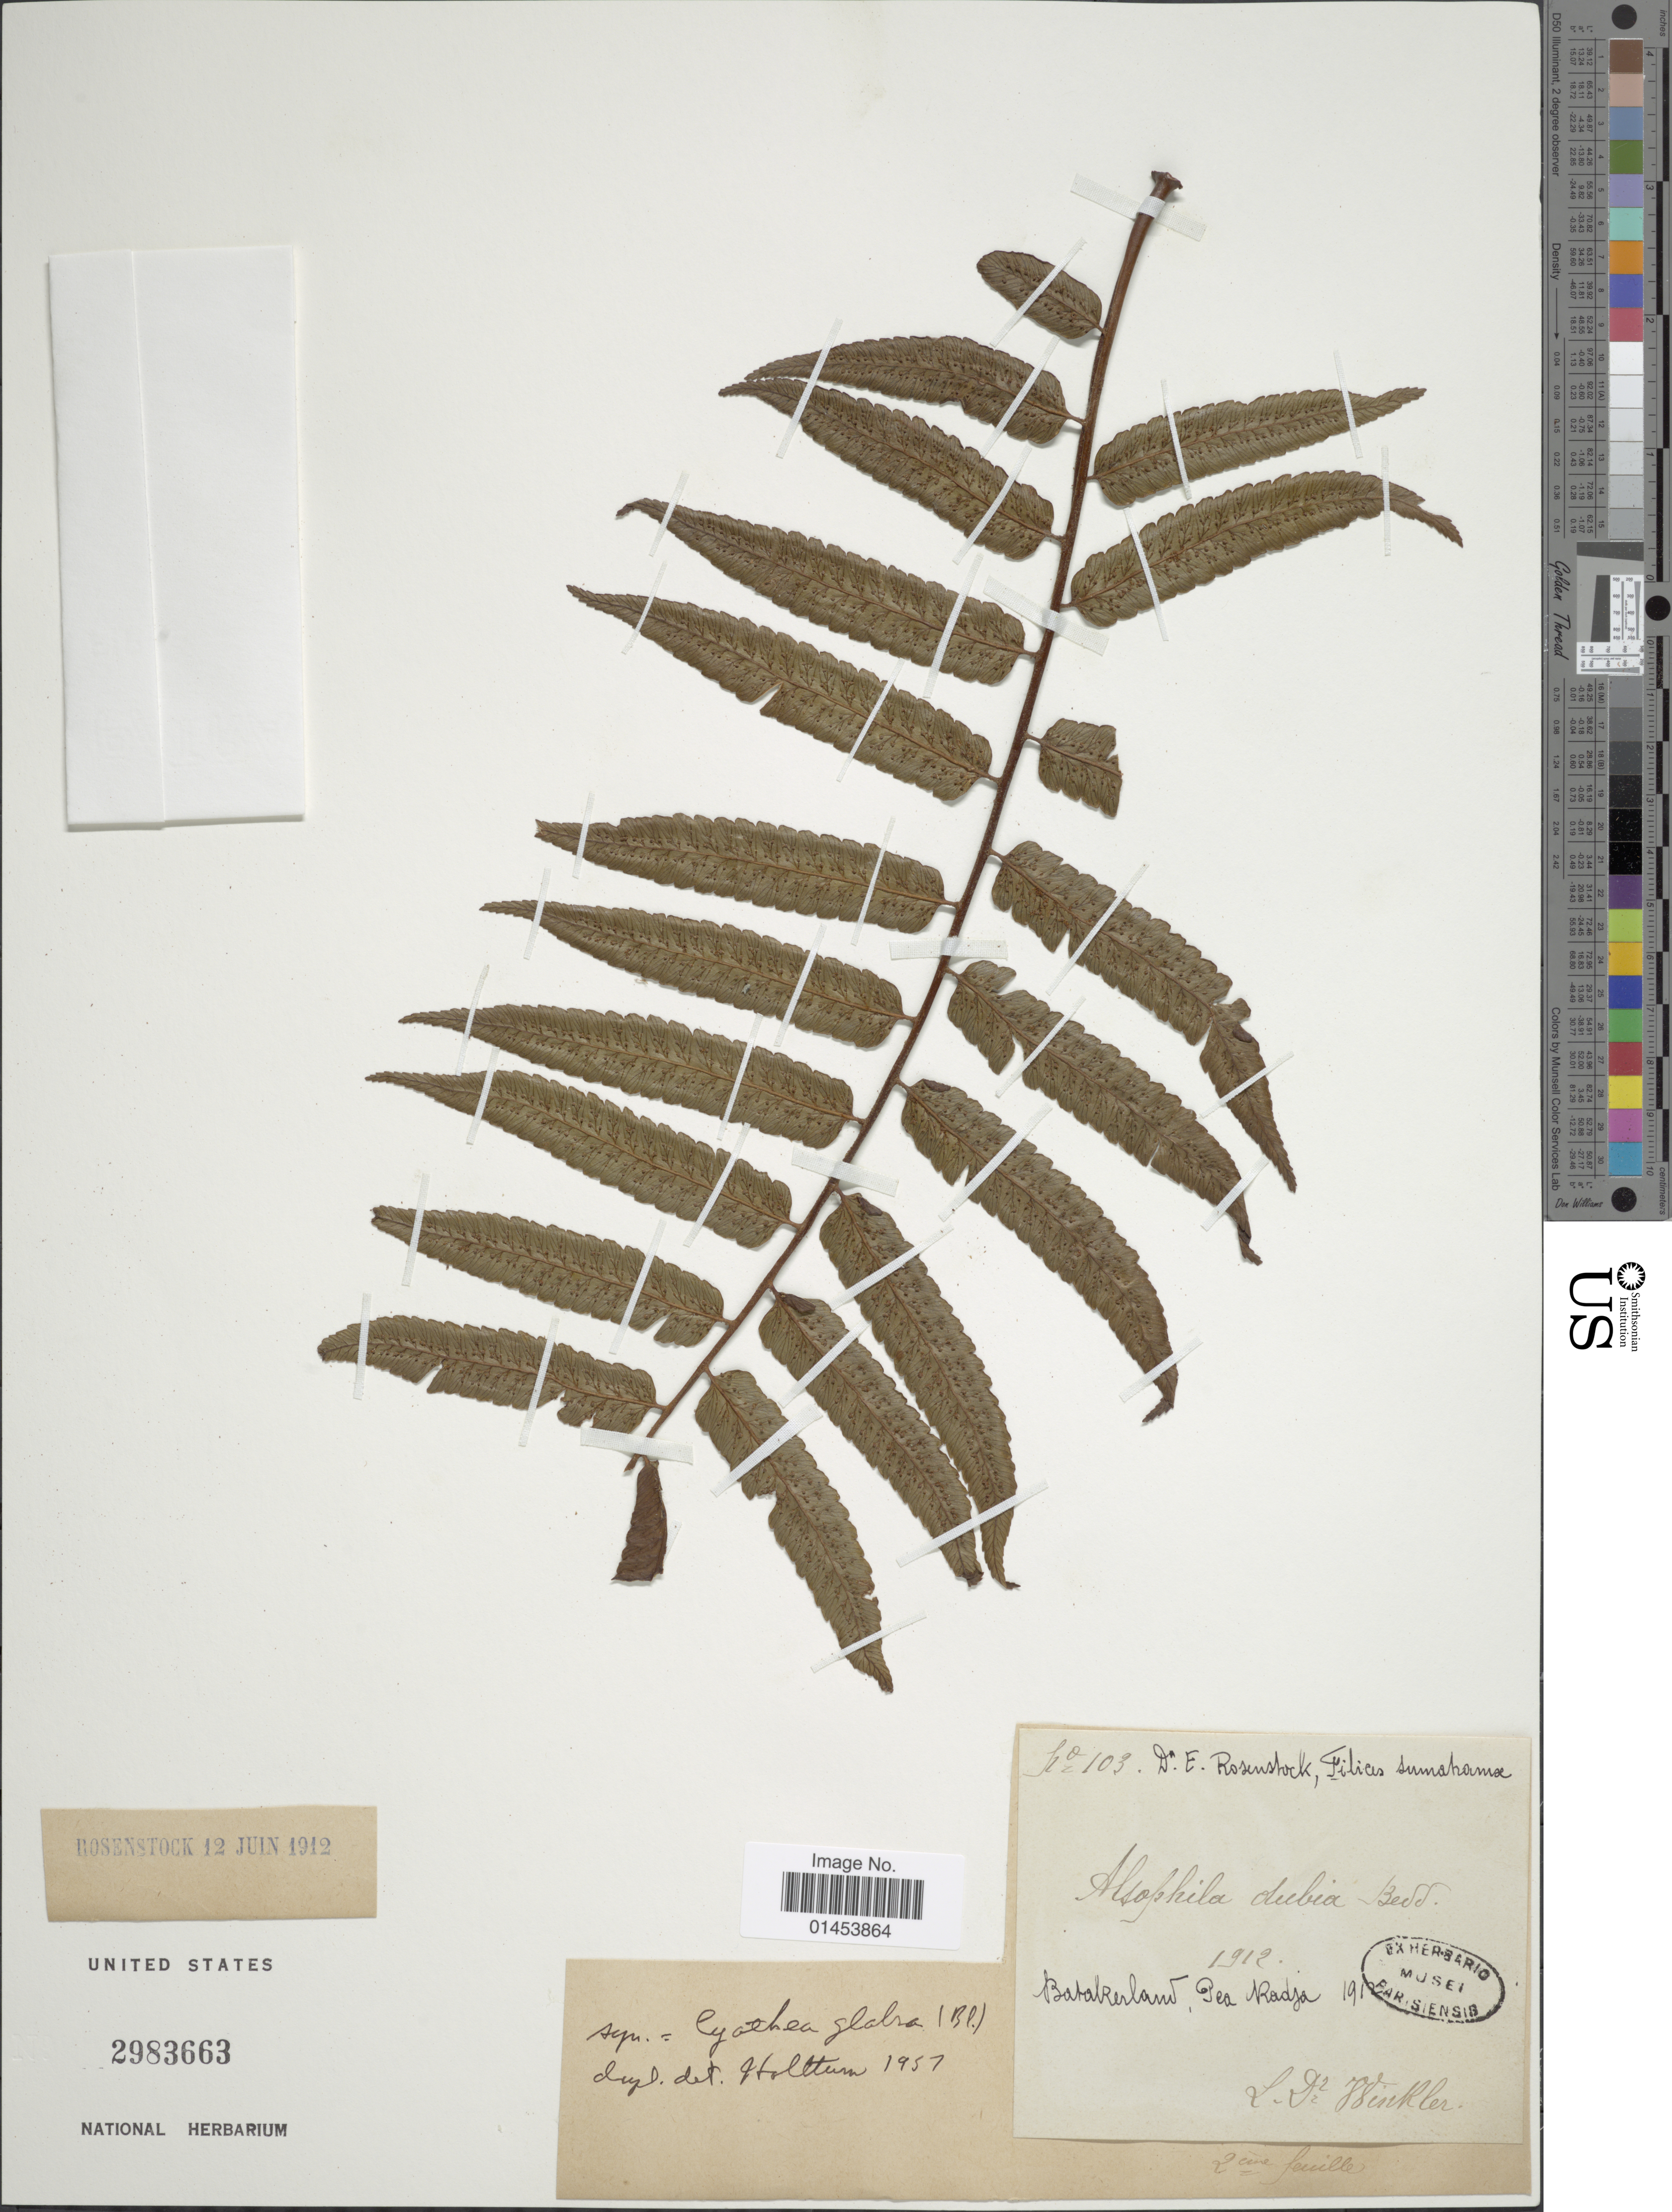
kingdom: Plantae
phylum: Tracheophyta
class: Polypodiopsida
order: Cyatheales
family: Cyatheaceae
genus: Cyathea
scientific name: Cyathea glabra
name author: (Blume) Copel.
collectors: -. Winkler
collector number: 103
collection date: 1912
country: Indonesia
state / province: Sumatra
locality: Batakerland, Pea Radja [interpreted]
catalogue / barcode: US 2983663